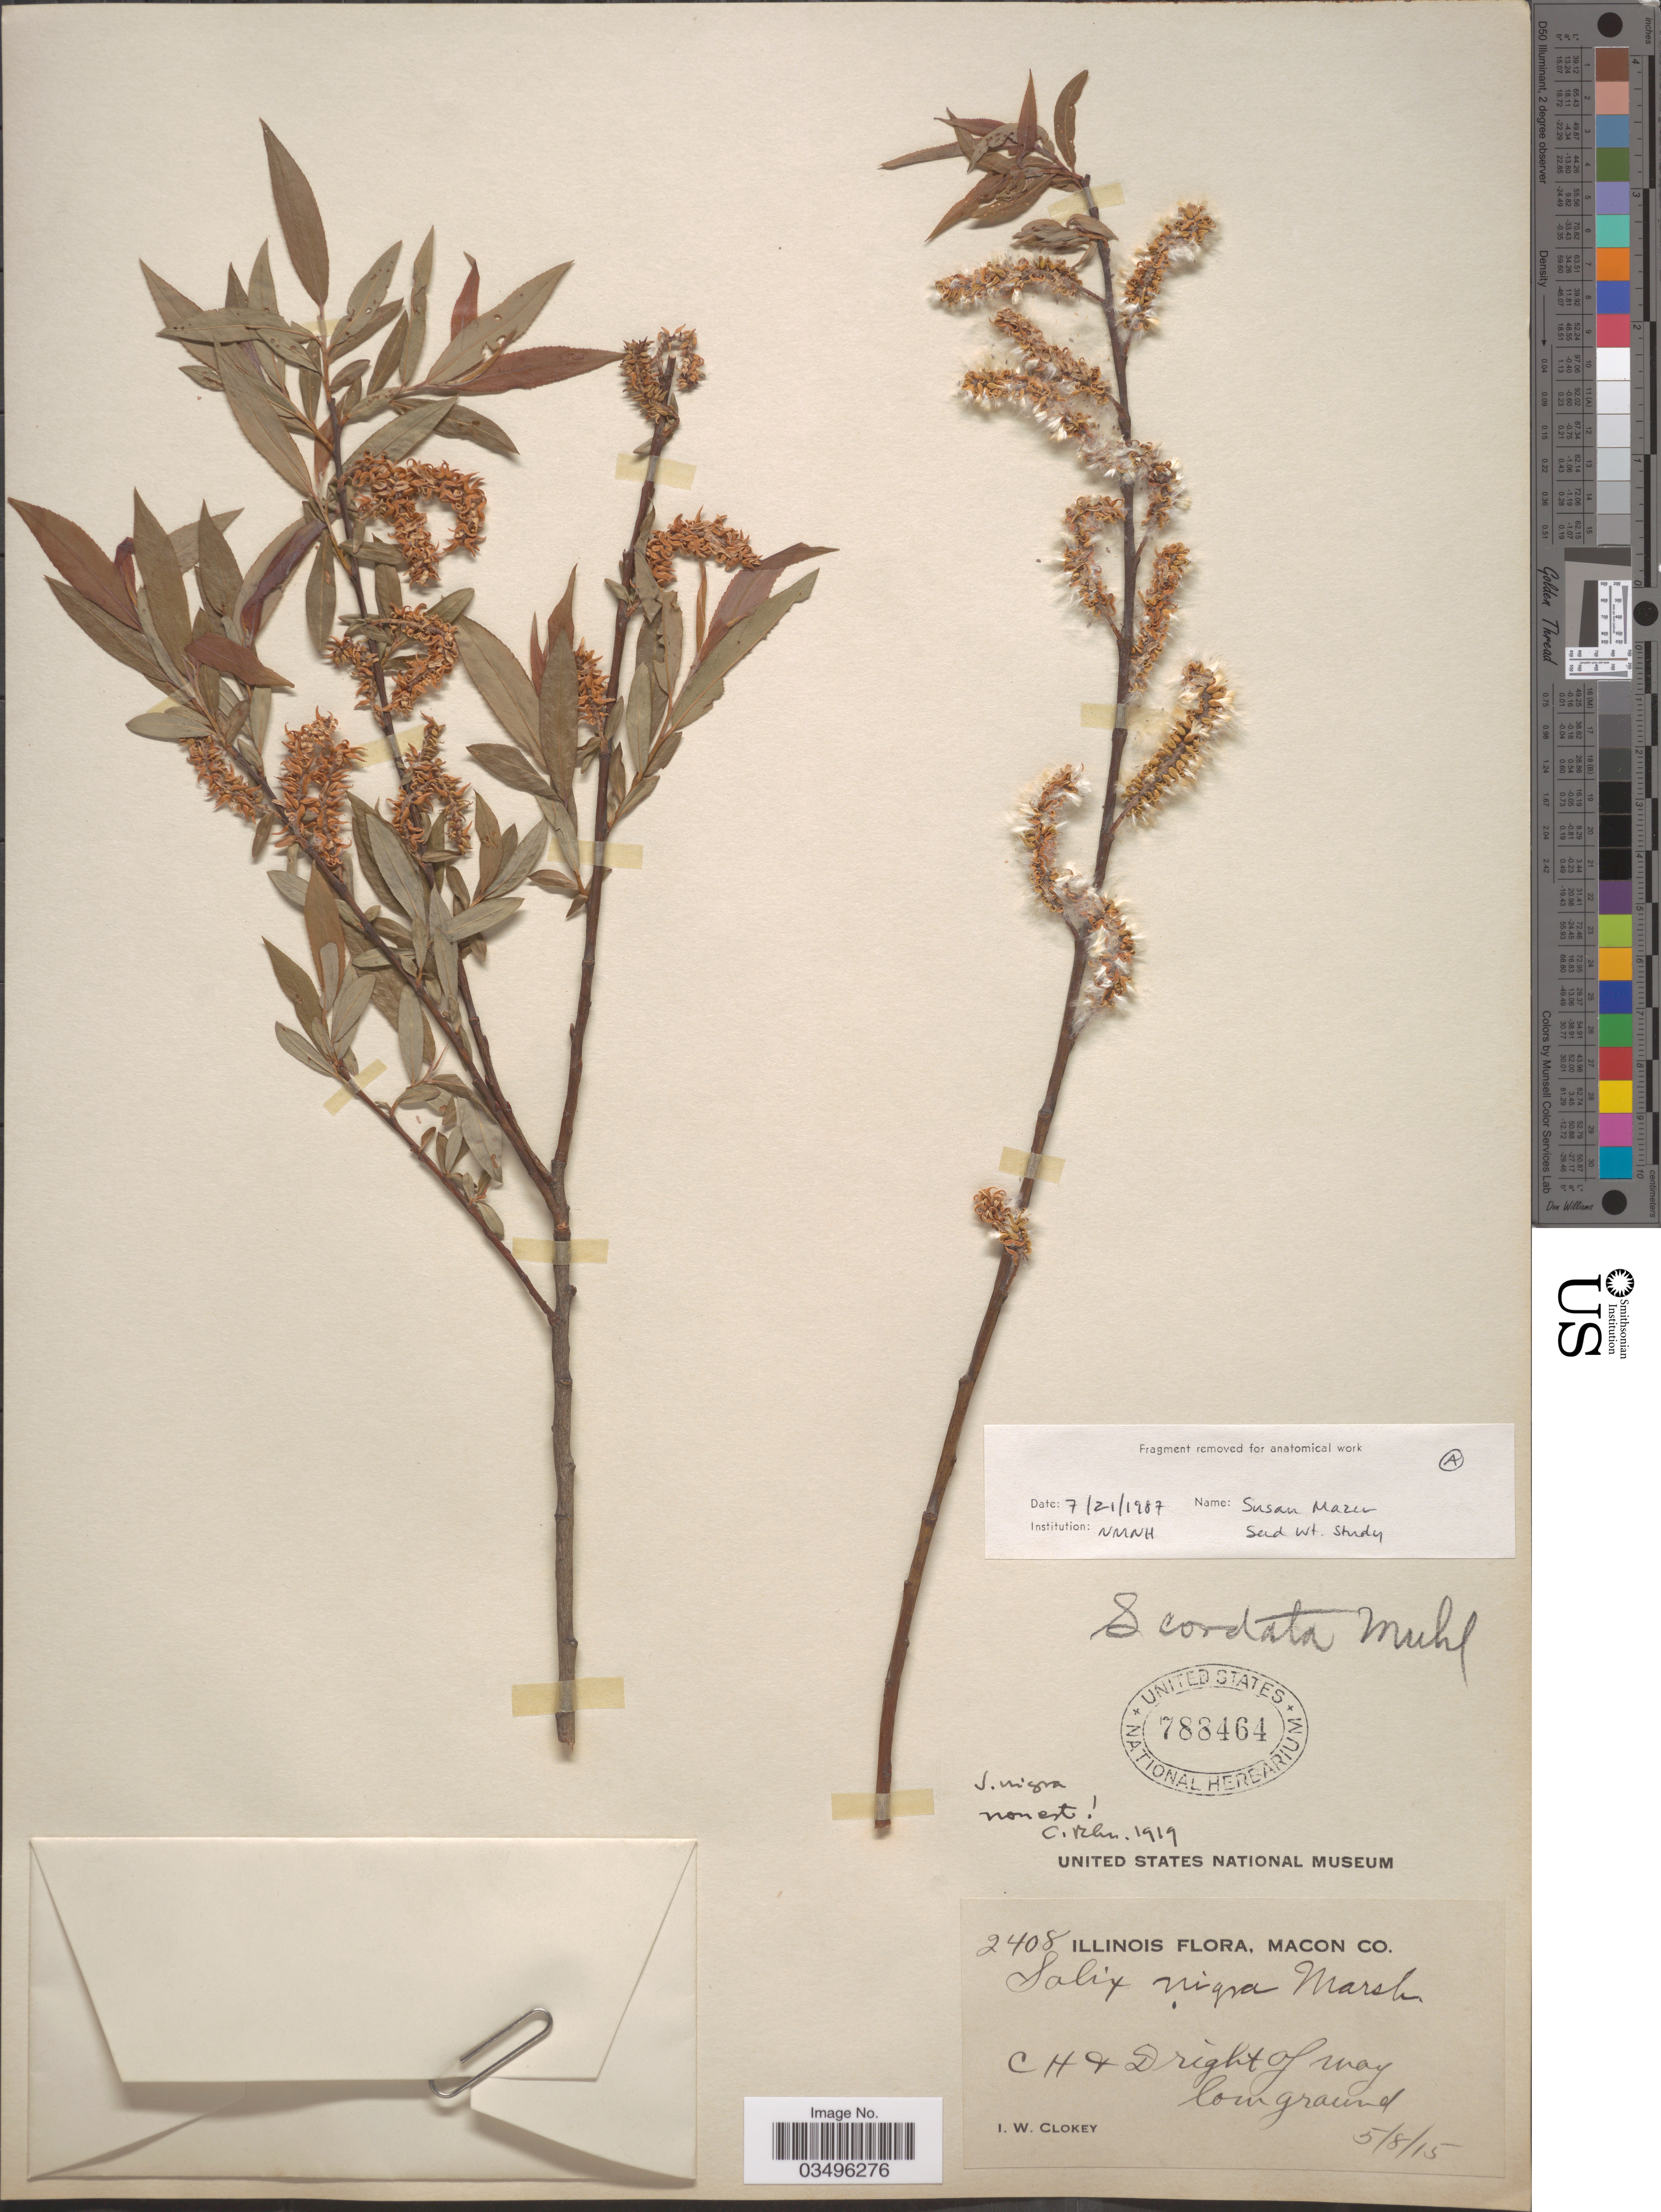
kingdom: Plantae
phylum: Tracheophyta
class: Magnoliopsida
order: Malpighiales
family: Salicaceae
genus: Salix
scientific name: Salix cordata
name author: Michx.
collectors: I. W. Clokey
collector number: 2408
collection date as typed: Transcribed d/m/y: 8/5/15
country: United States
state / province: Illinois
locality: Macon Co. CH & Dright right of way low ground.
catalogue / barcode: US 788464